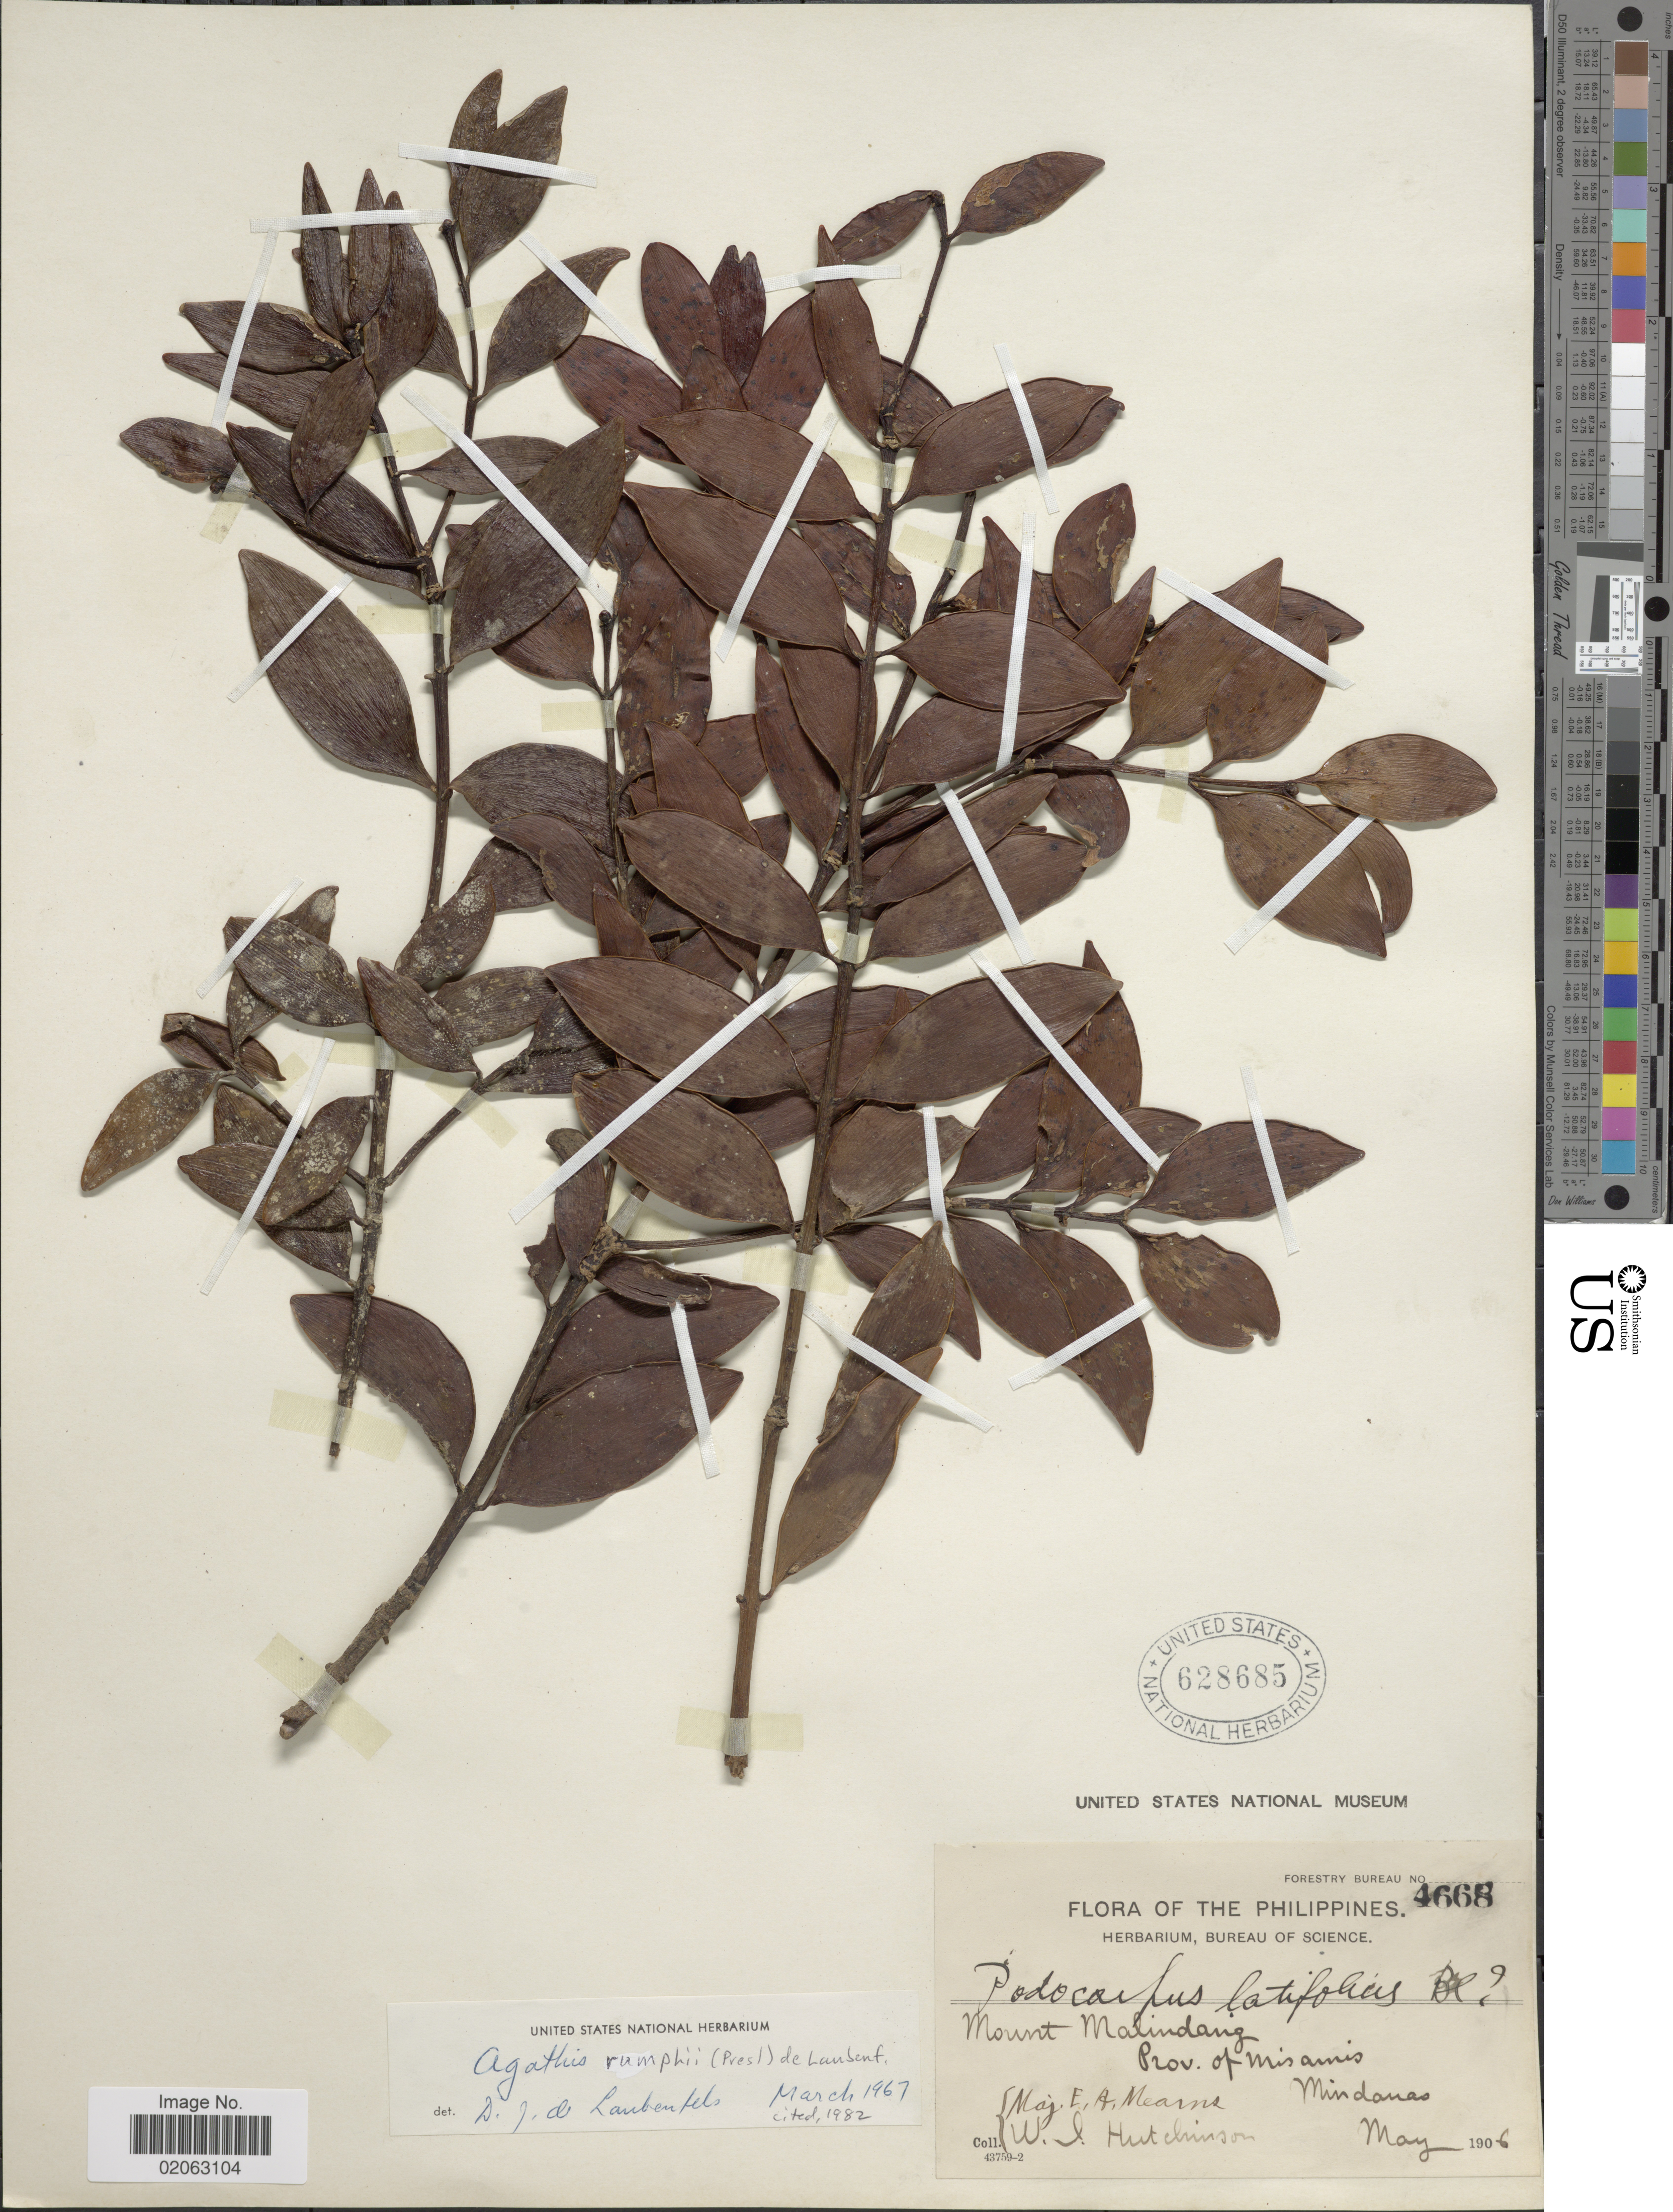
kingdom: Plantae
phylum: Tracheophyta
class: Pinopsida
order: Pinales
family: Araucariaceae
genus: Agathis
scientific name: Agathis rumphii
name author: (C. Presl)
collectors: E. A. Mearns & W. J. Hutchinson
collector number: Forestry Bureau 4668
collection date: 1906-05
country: Philippines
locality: Mount Malindang, Prov. of Misamis, Mindanao.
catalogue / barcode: US 628685